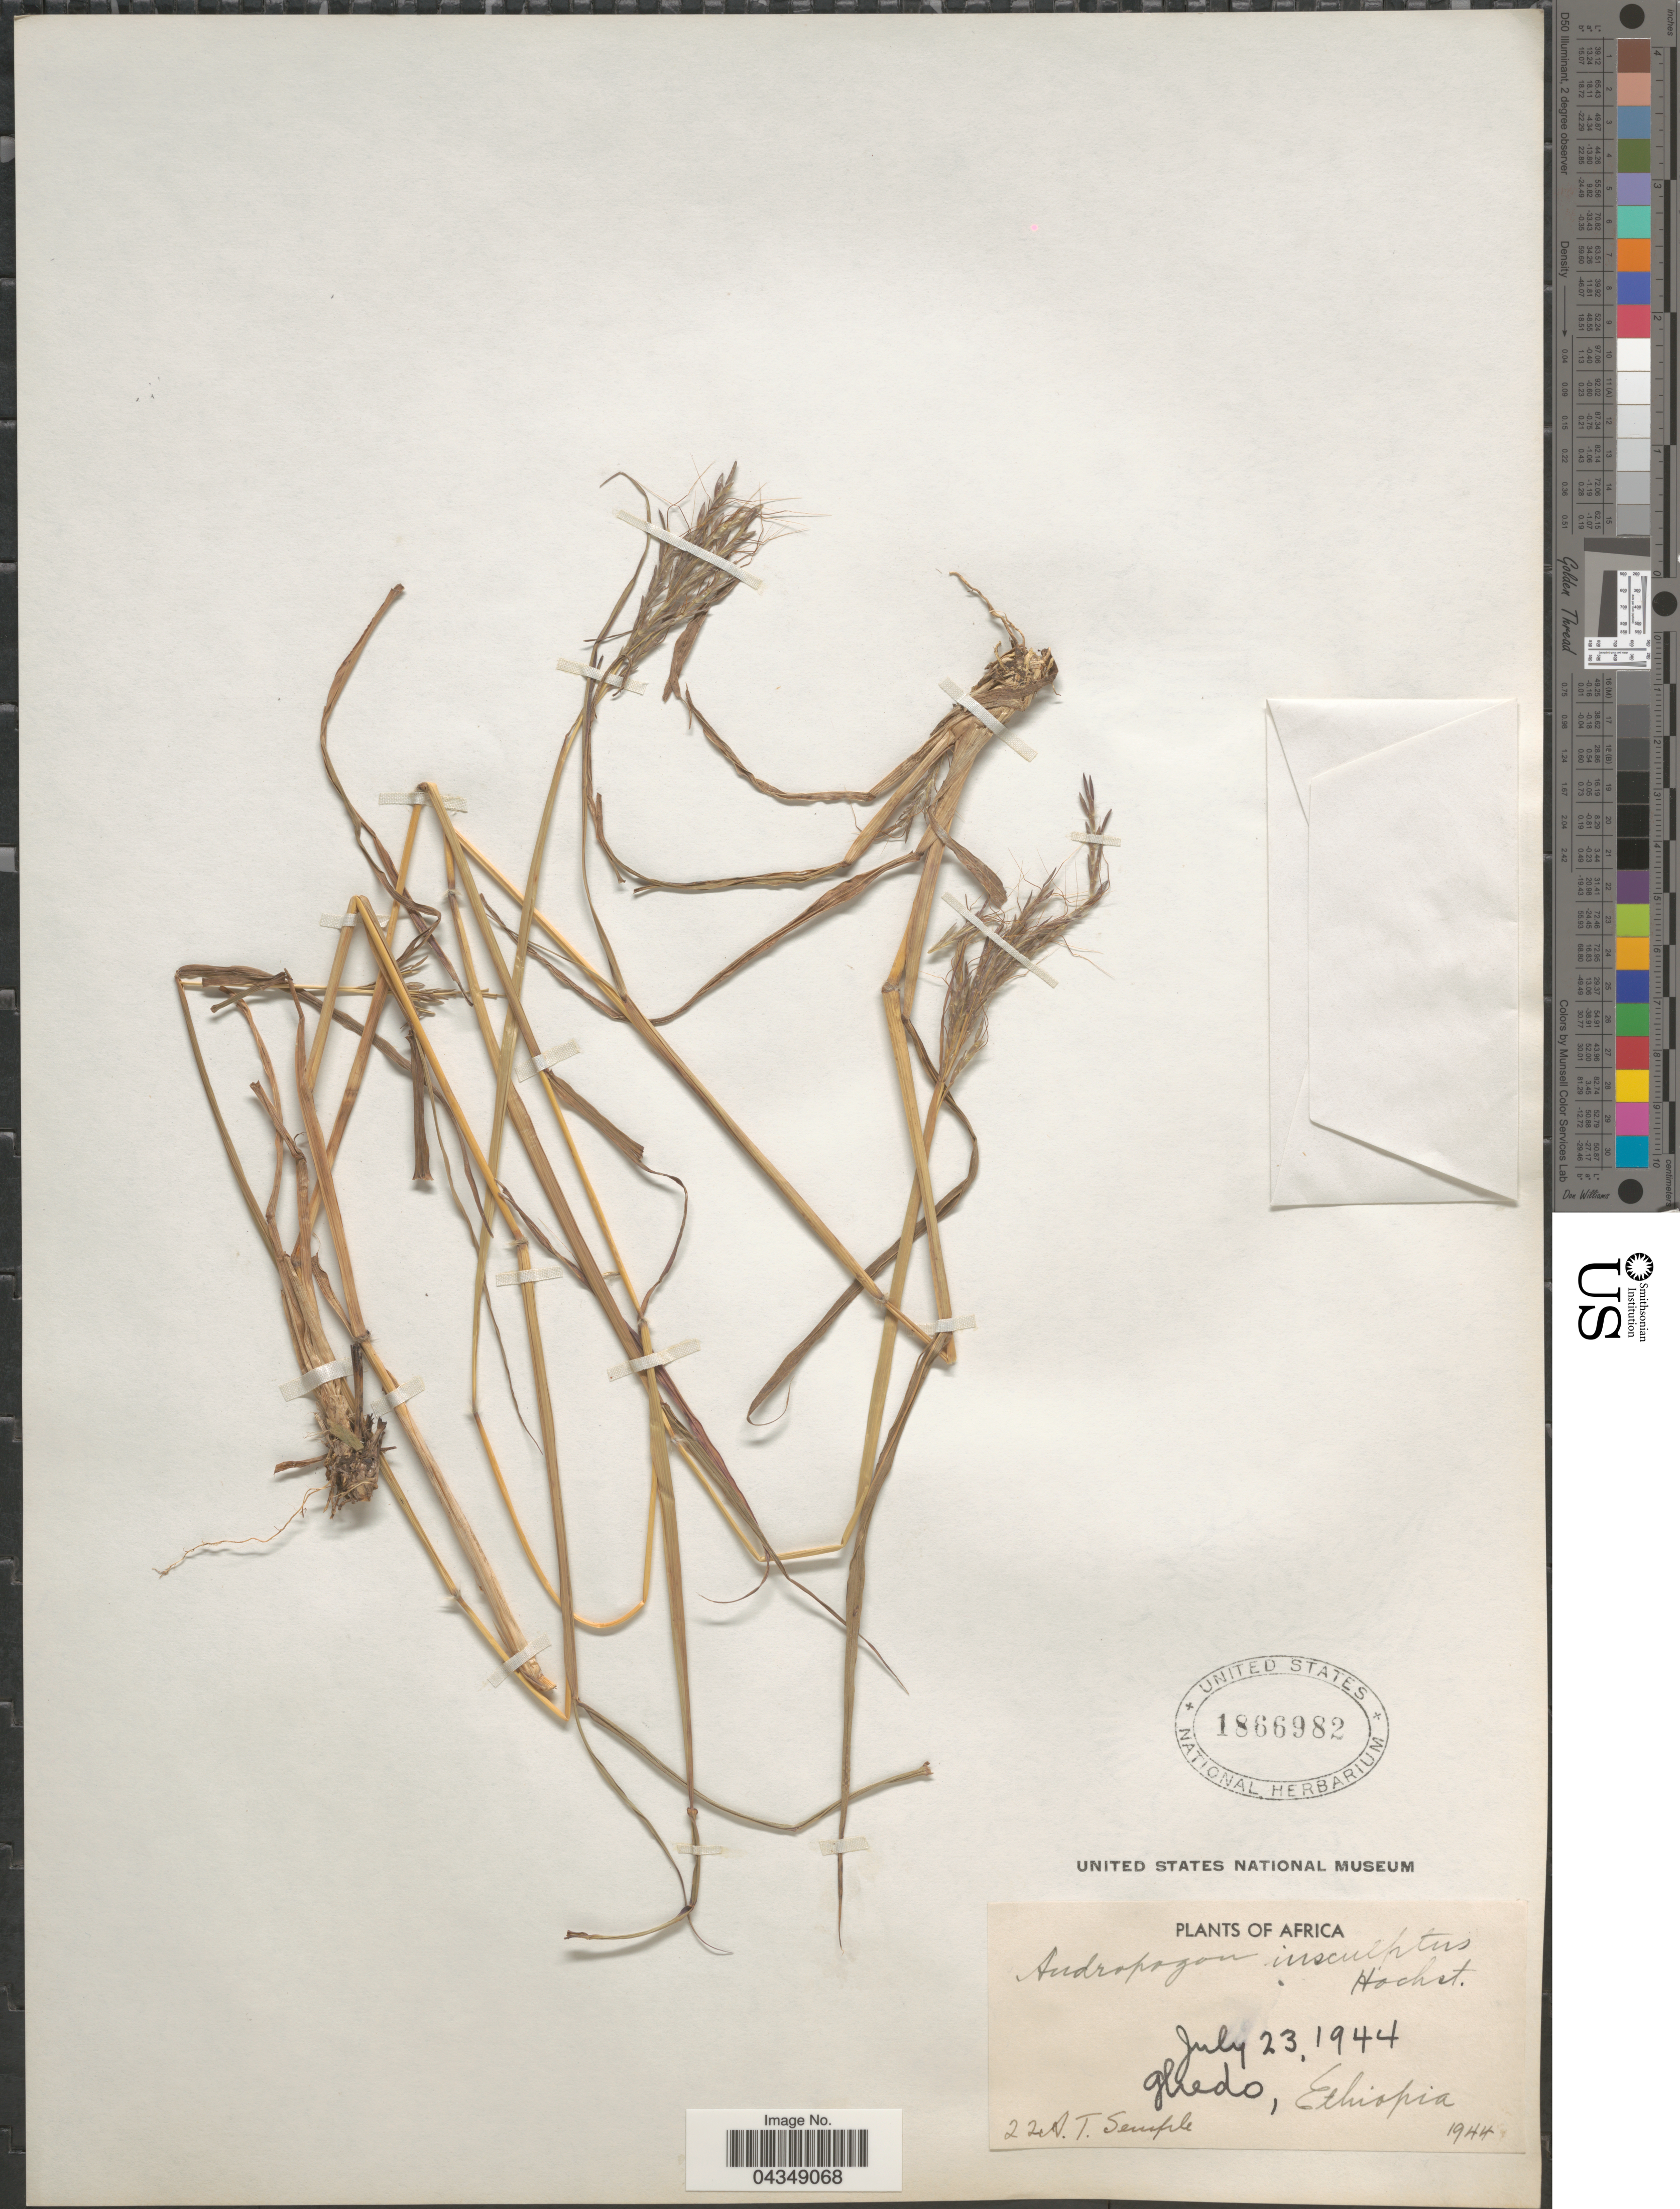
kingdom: Plantae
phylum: Tracheophyta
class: Liliopsida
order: Poales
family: Poaceae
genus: Bothriochloa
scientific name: Bothriochloa insculpta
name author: (Hochst. ex A. Rich.) A. Camus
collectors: A. Semple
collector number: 22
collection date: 1944-07-23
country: Ethiopia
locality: Ghedo.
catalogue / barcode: US 1866982